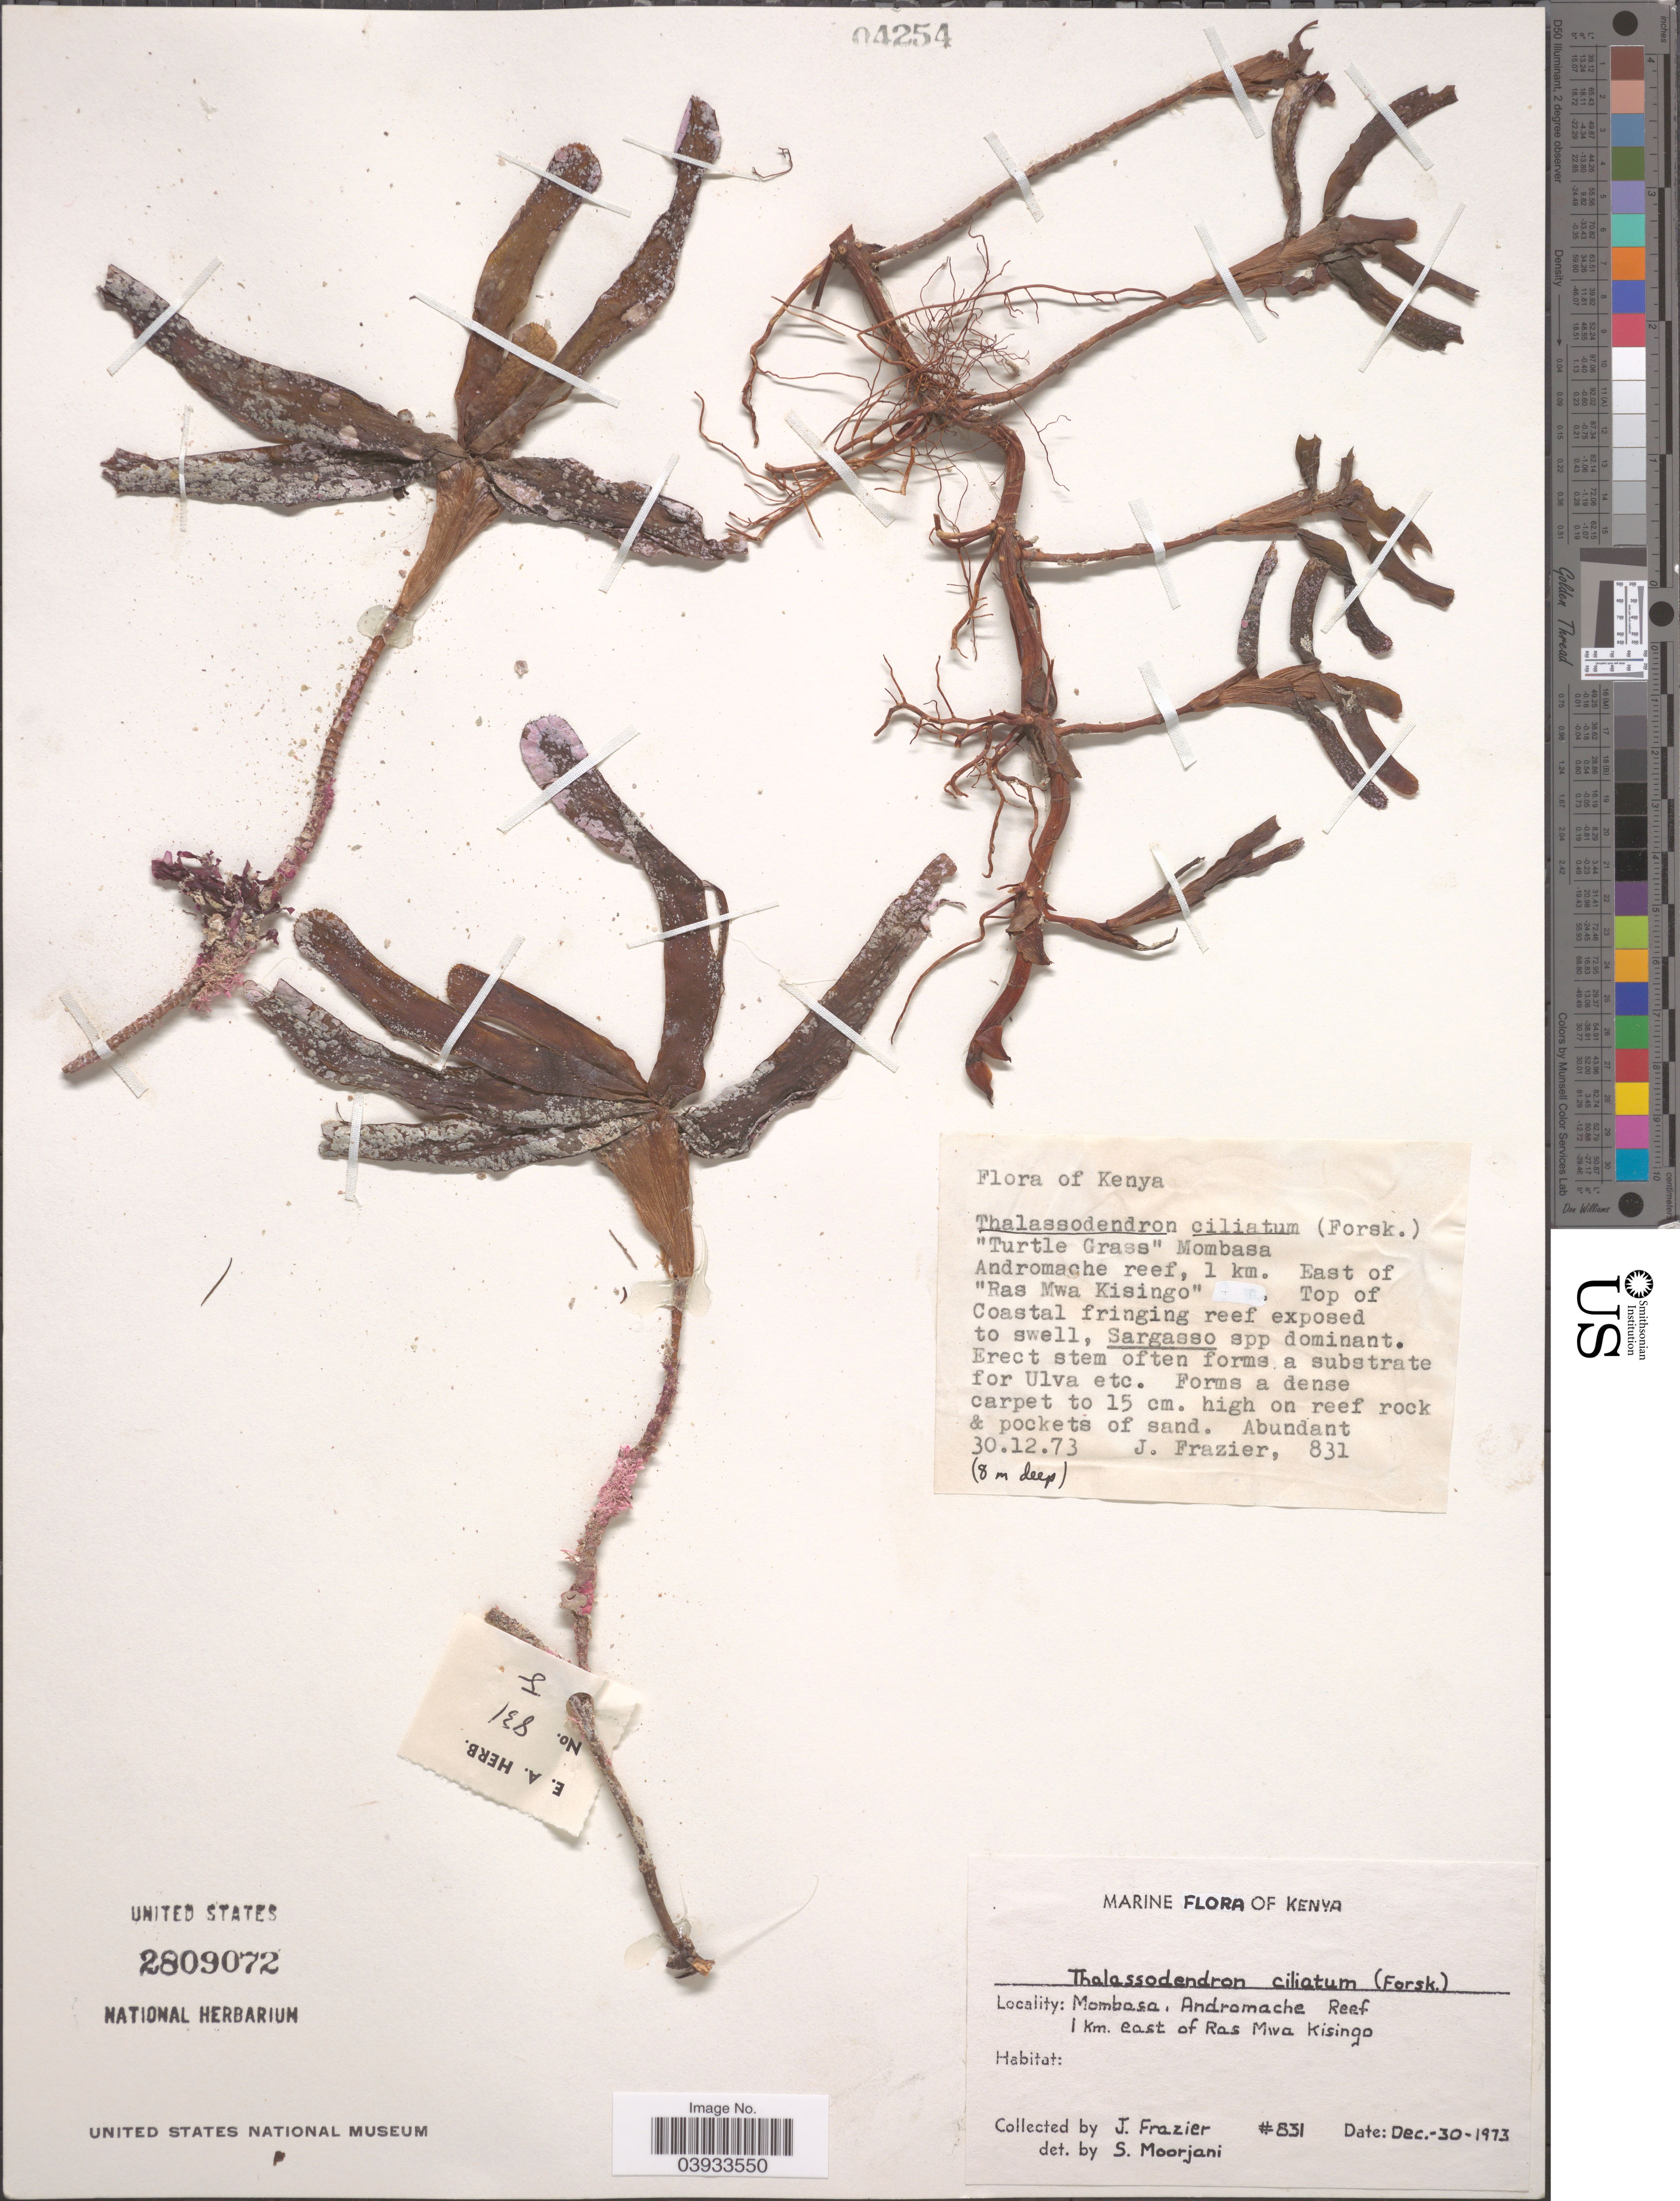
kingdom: Plantae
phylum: Tracheophyta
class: Liliopsida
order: Alismatales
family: Cymodoceaceae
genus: Thalassodendron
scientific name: Thalassodendron ciliatum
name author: (Forssk.) Hartog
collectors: J. Frazier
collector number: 831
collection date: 1973-12-30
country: Kenya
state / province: Mombasa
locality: Andromache Reef, 1 km. east of Ras Mwa Kisingo.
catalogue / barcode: US 2809072